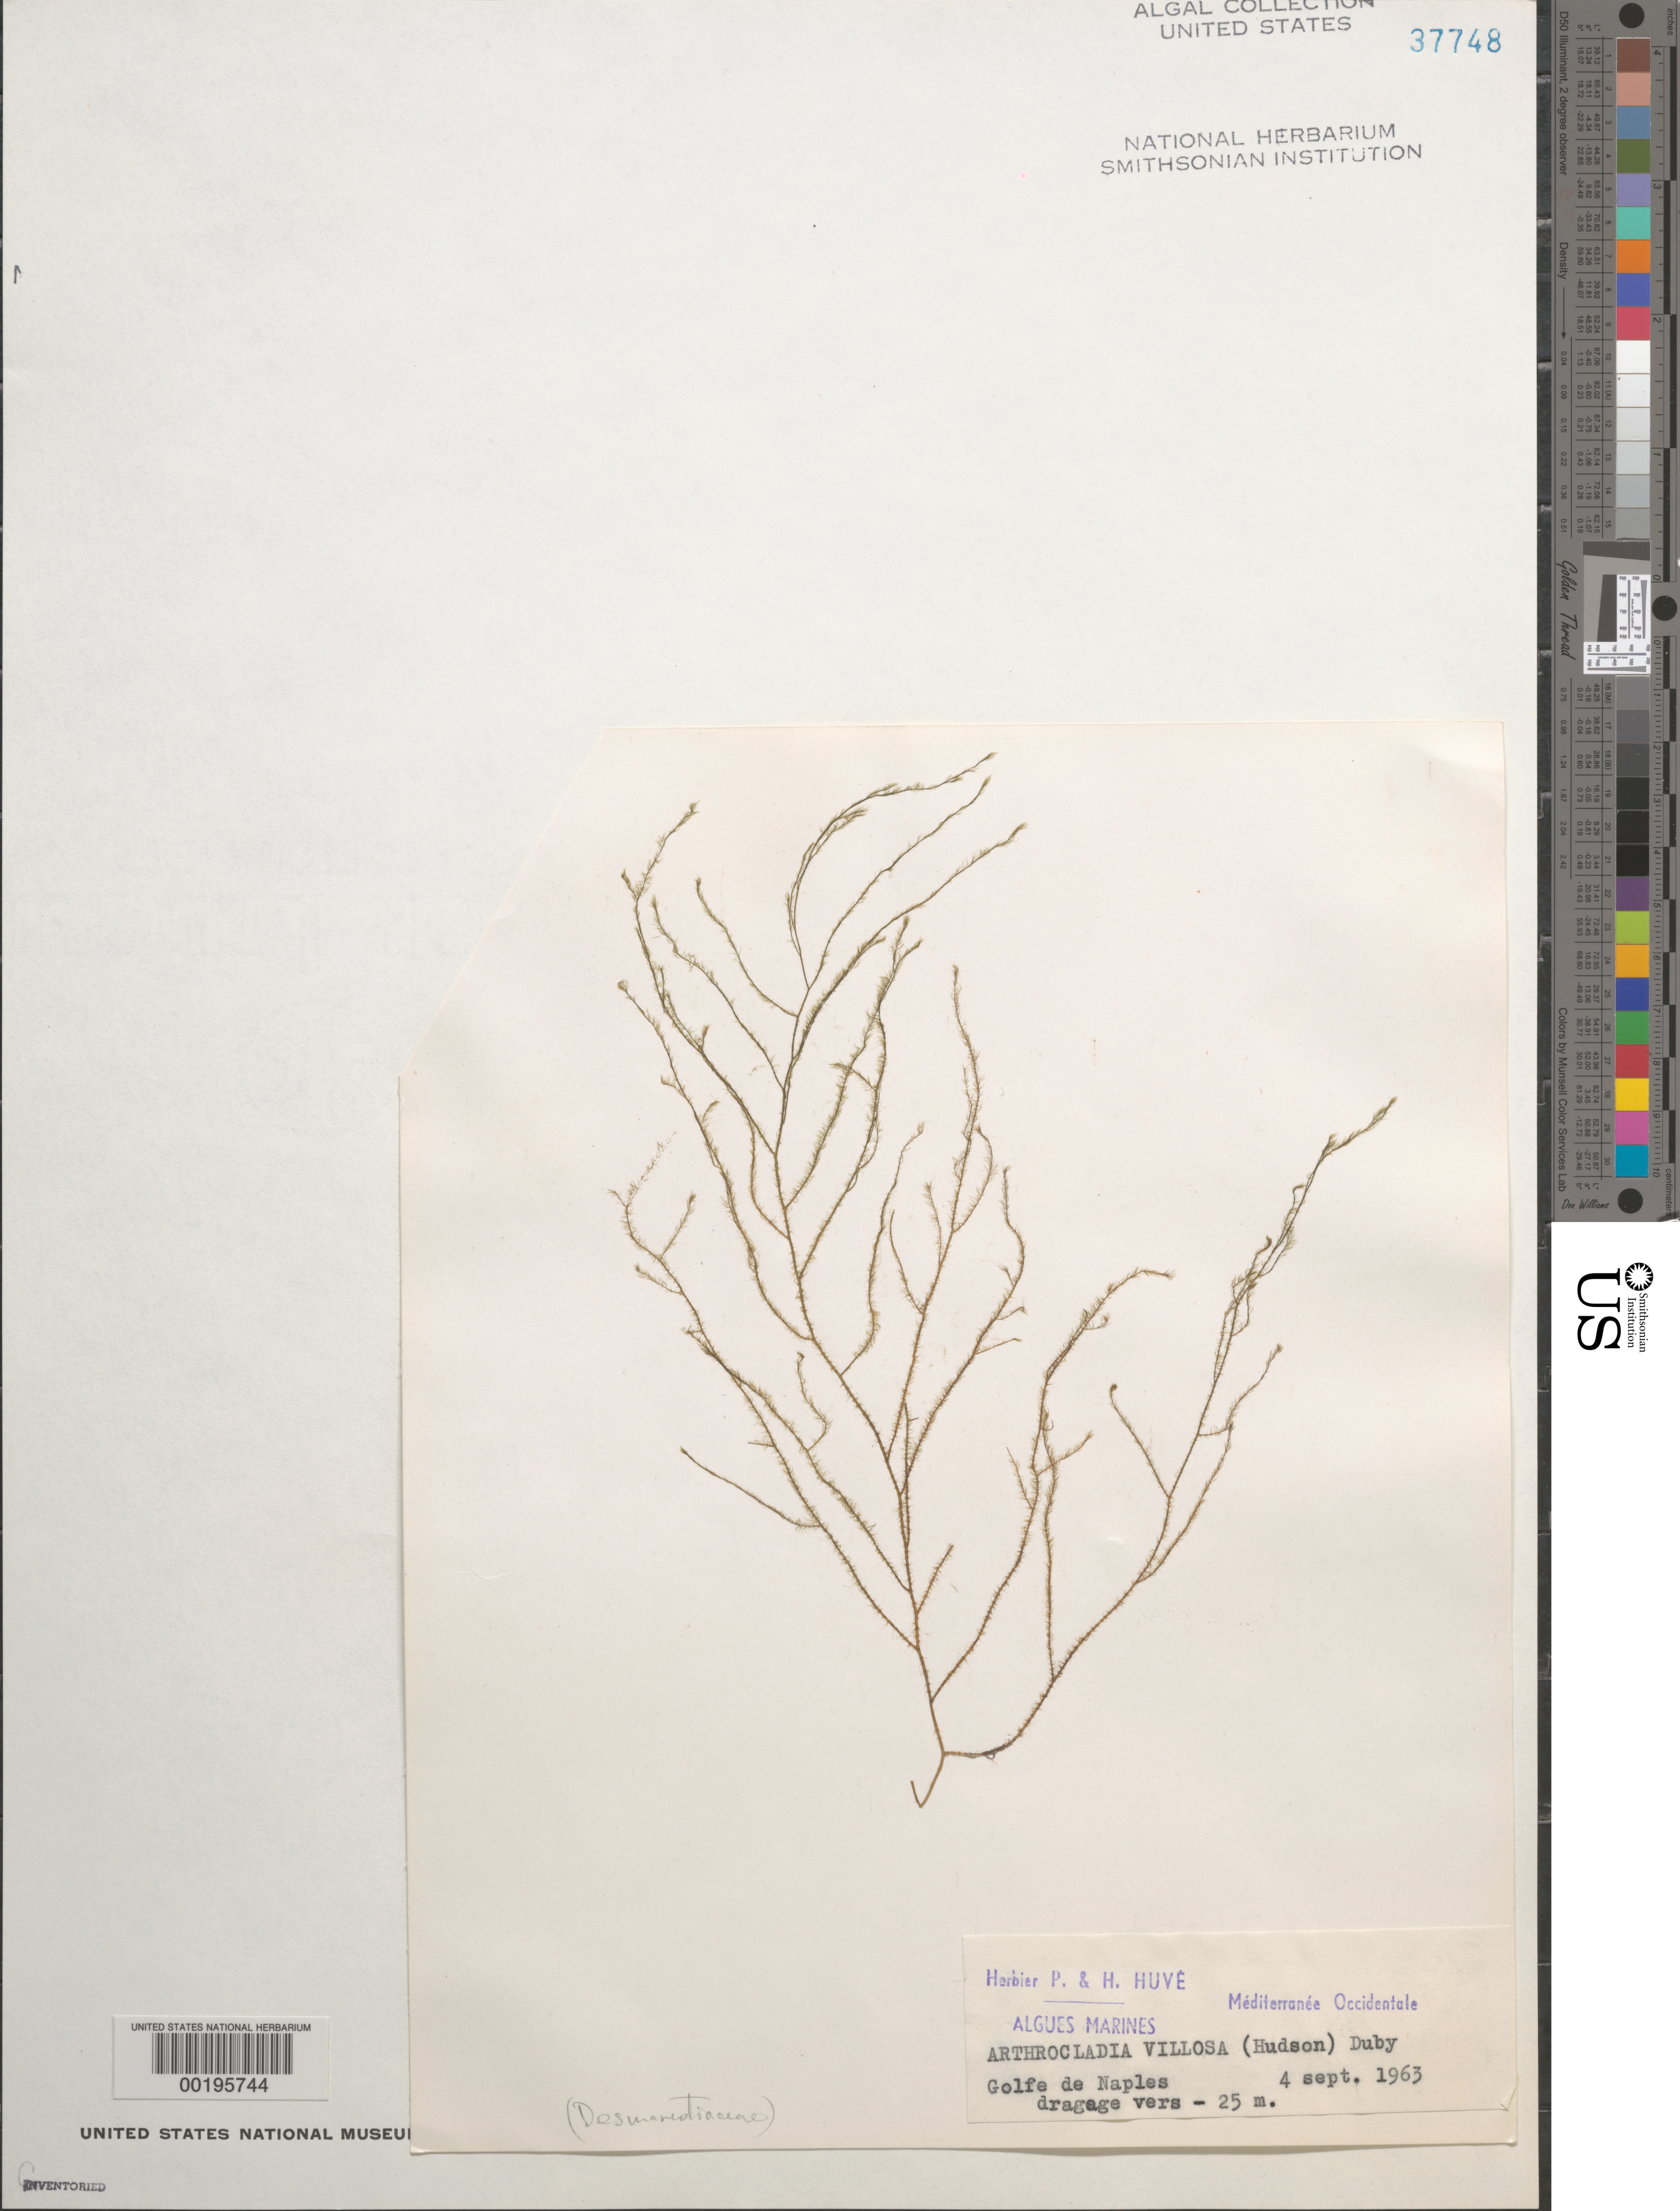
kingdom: Chromista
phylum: Ochrophyta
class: Phaeophyceae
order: Desmarestiales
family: Arthrocladiaceae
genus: Arthrocladia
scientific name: Arthrocladia villosa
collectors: P. Huve & H. Huve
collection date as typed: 04 Sep 1963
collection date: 1963-09-04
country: Italy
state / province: Campania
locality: Bay of naples (golfe de naples)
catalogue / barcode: US 37748